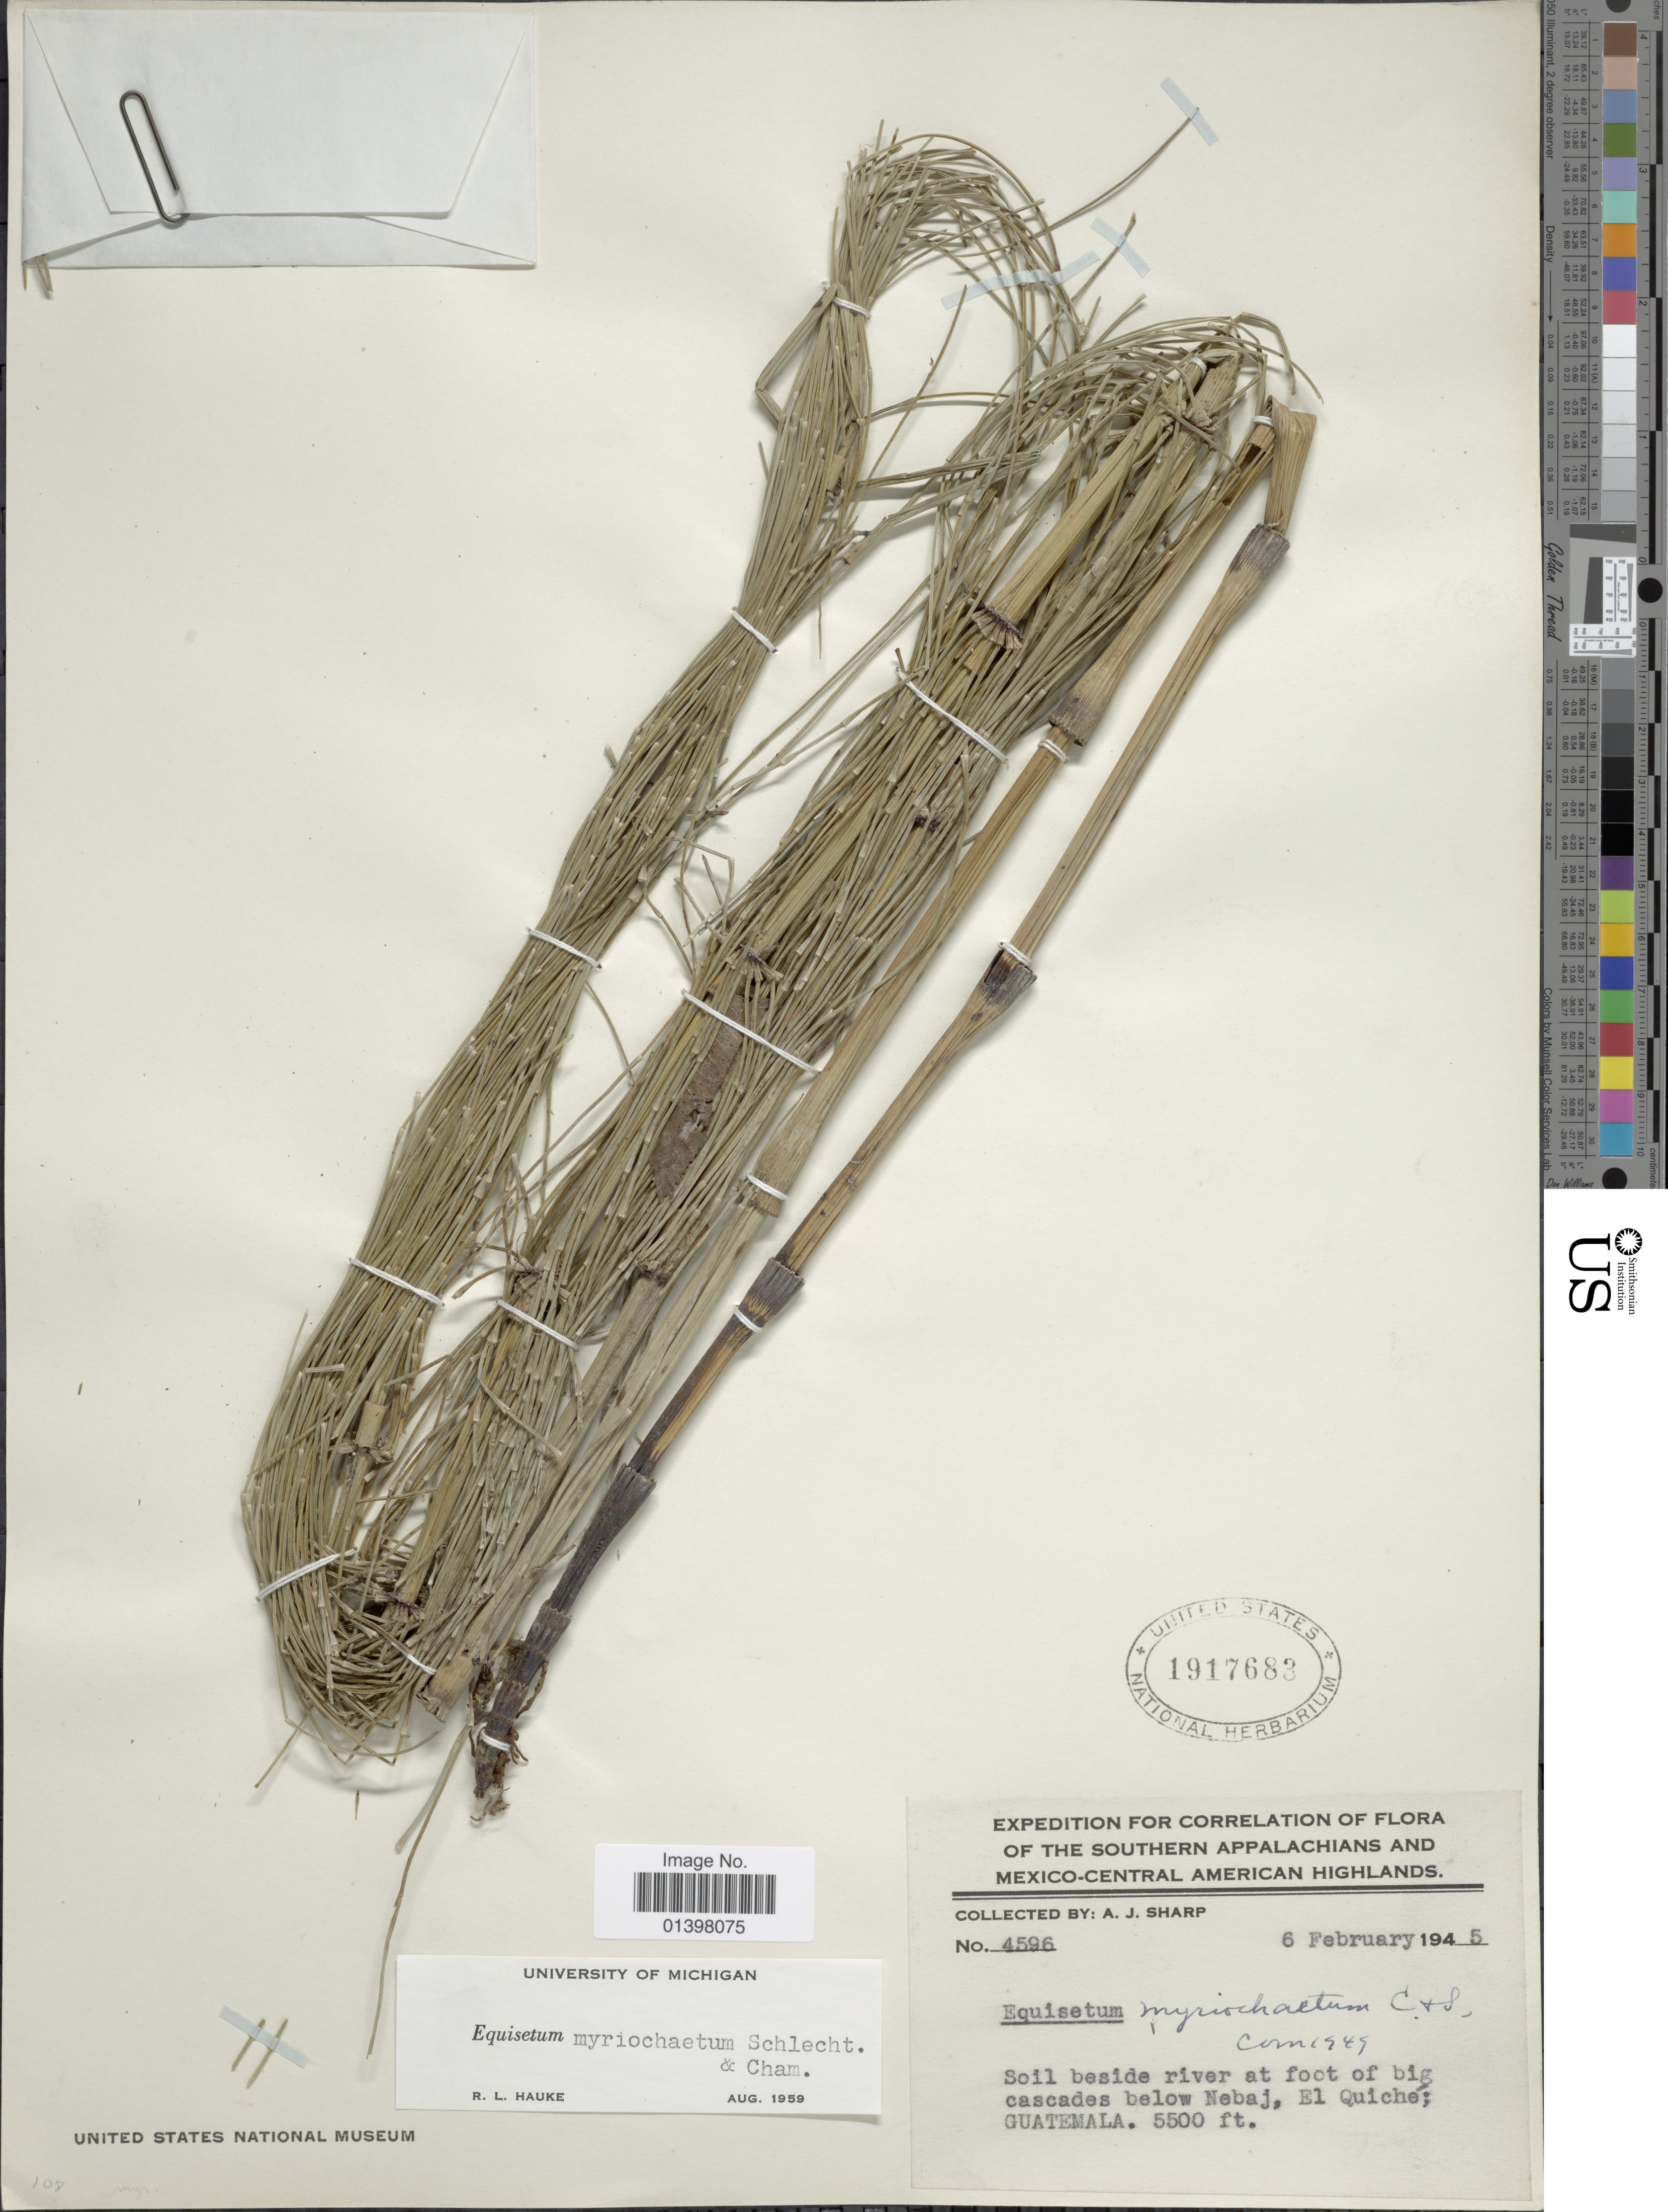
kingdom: Plantae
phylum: Tracheophyta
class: Polypodiopsida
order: Equisetales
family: Equisetaceae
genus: Equisetum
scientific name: Equisetum myriochaetum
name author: Schltdl. & Cham.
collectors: A. J. Sharp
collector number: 496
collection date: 1945-02-06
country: Guatemala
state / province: El Quiché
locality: Soil beside river at foot of big cascades below Nebaj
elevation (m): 1676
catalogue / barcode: US 1917683